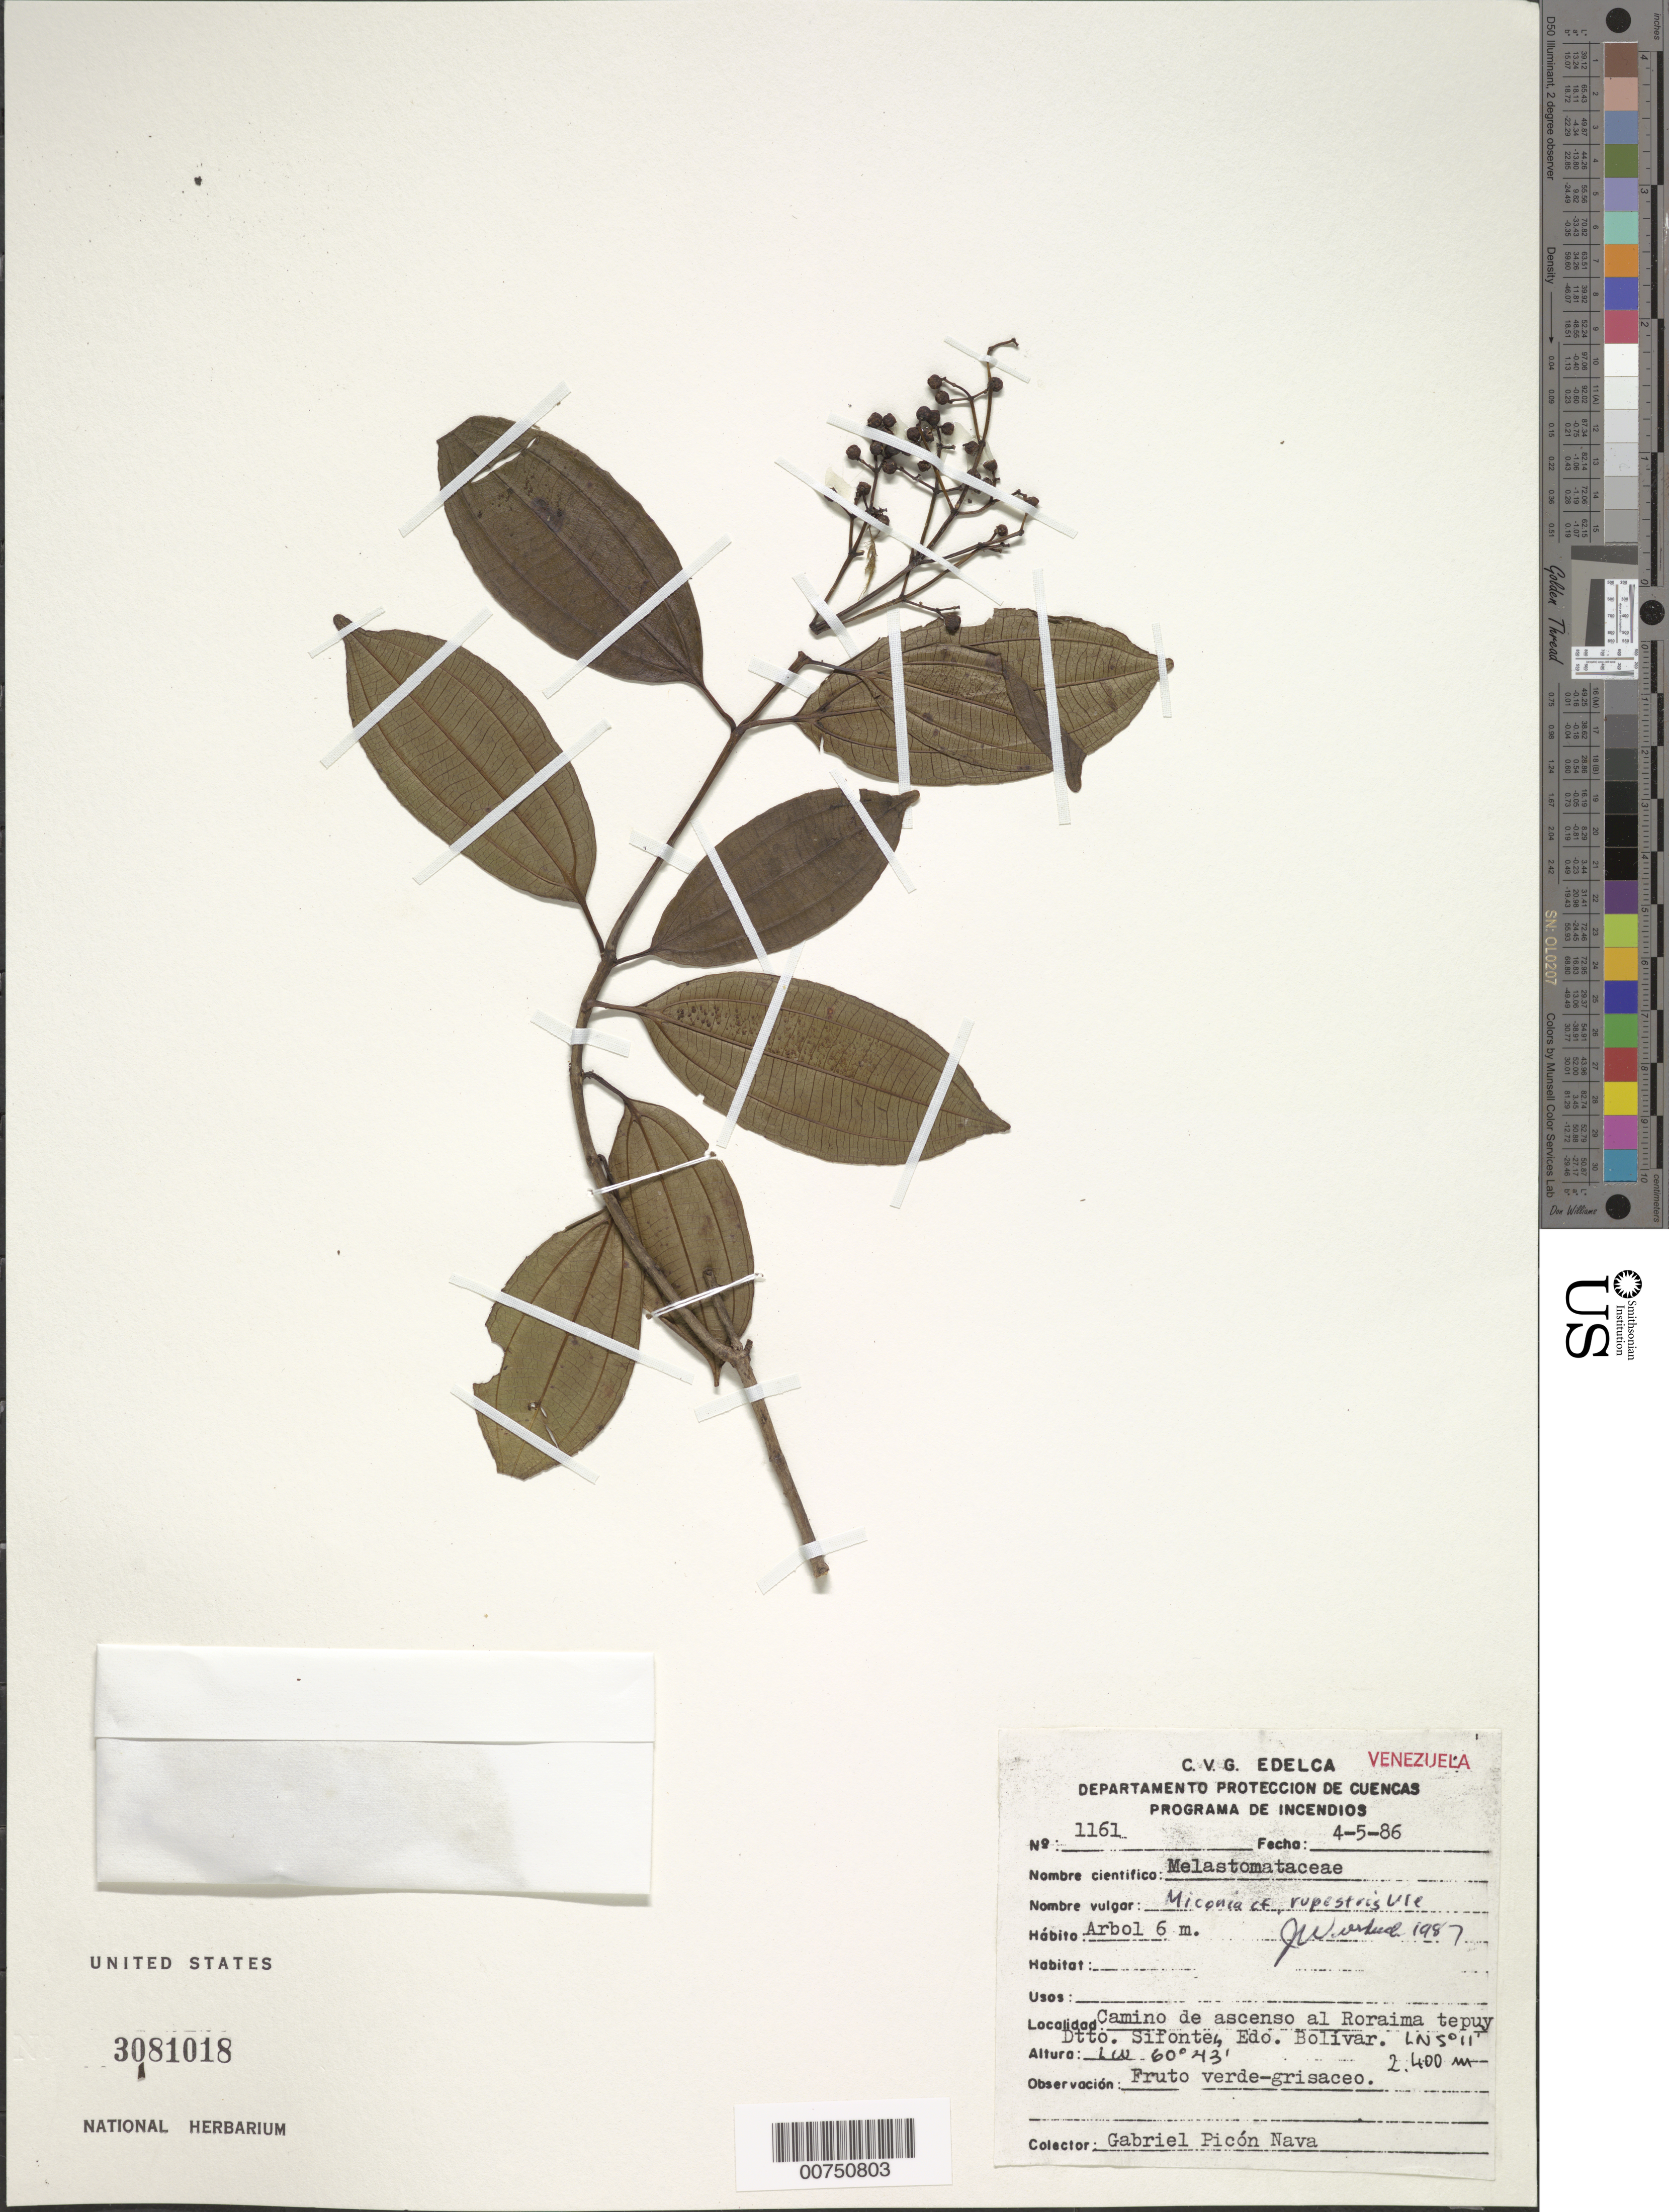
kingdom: Plantae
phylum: Tracheophyta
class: Magnoliopsida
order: Myrtales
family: Melastomataceae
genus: Miconia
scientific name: Miconia rupestris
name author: Ule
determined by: Wurdack, John J., (US), US (UNITED STATES)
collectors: G. Picón Navas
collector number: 1161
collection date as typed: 4-May-86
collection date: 1986-05-04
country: Venezuela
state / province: Bolívar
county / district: Sifontes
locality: Roraima tepuí, camino de ascenso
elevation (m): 2400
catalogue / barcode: US 3081018